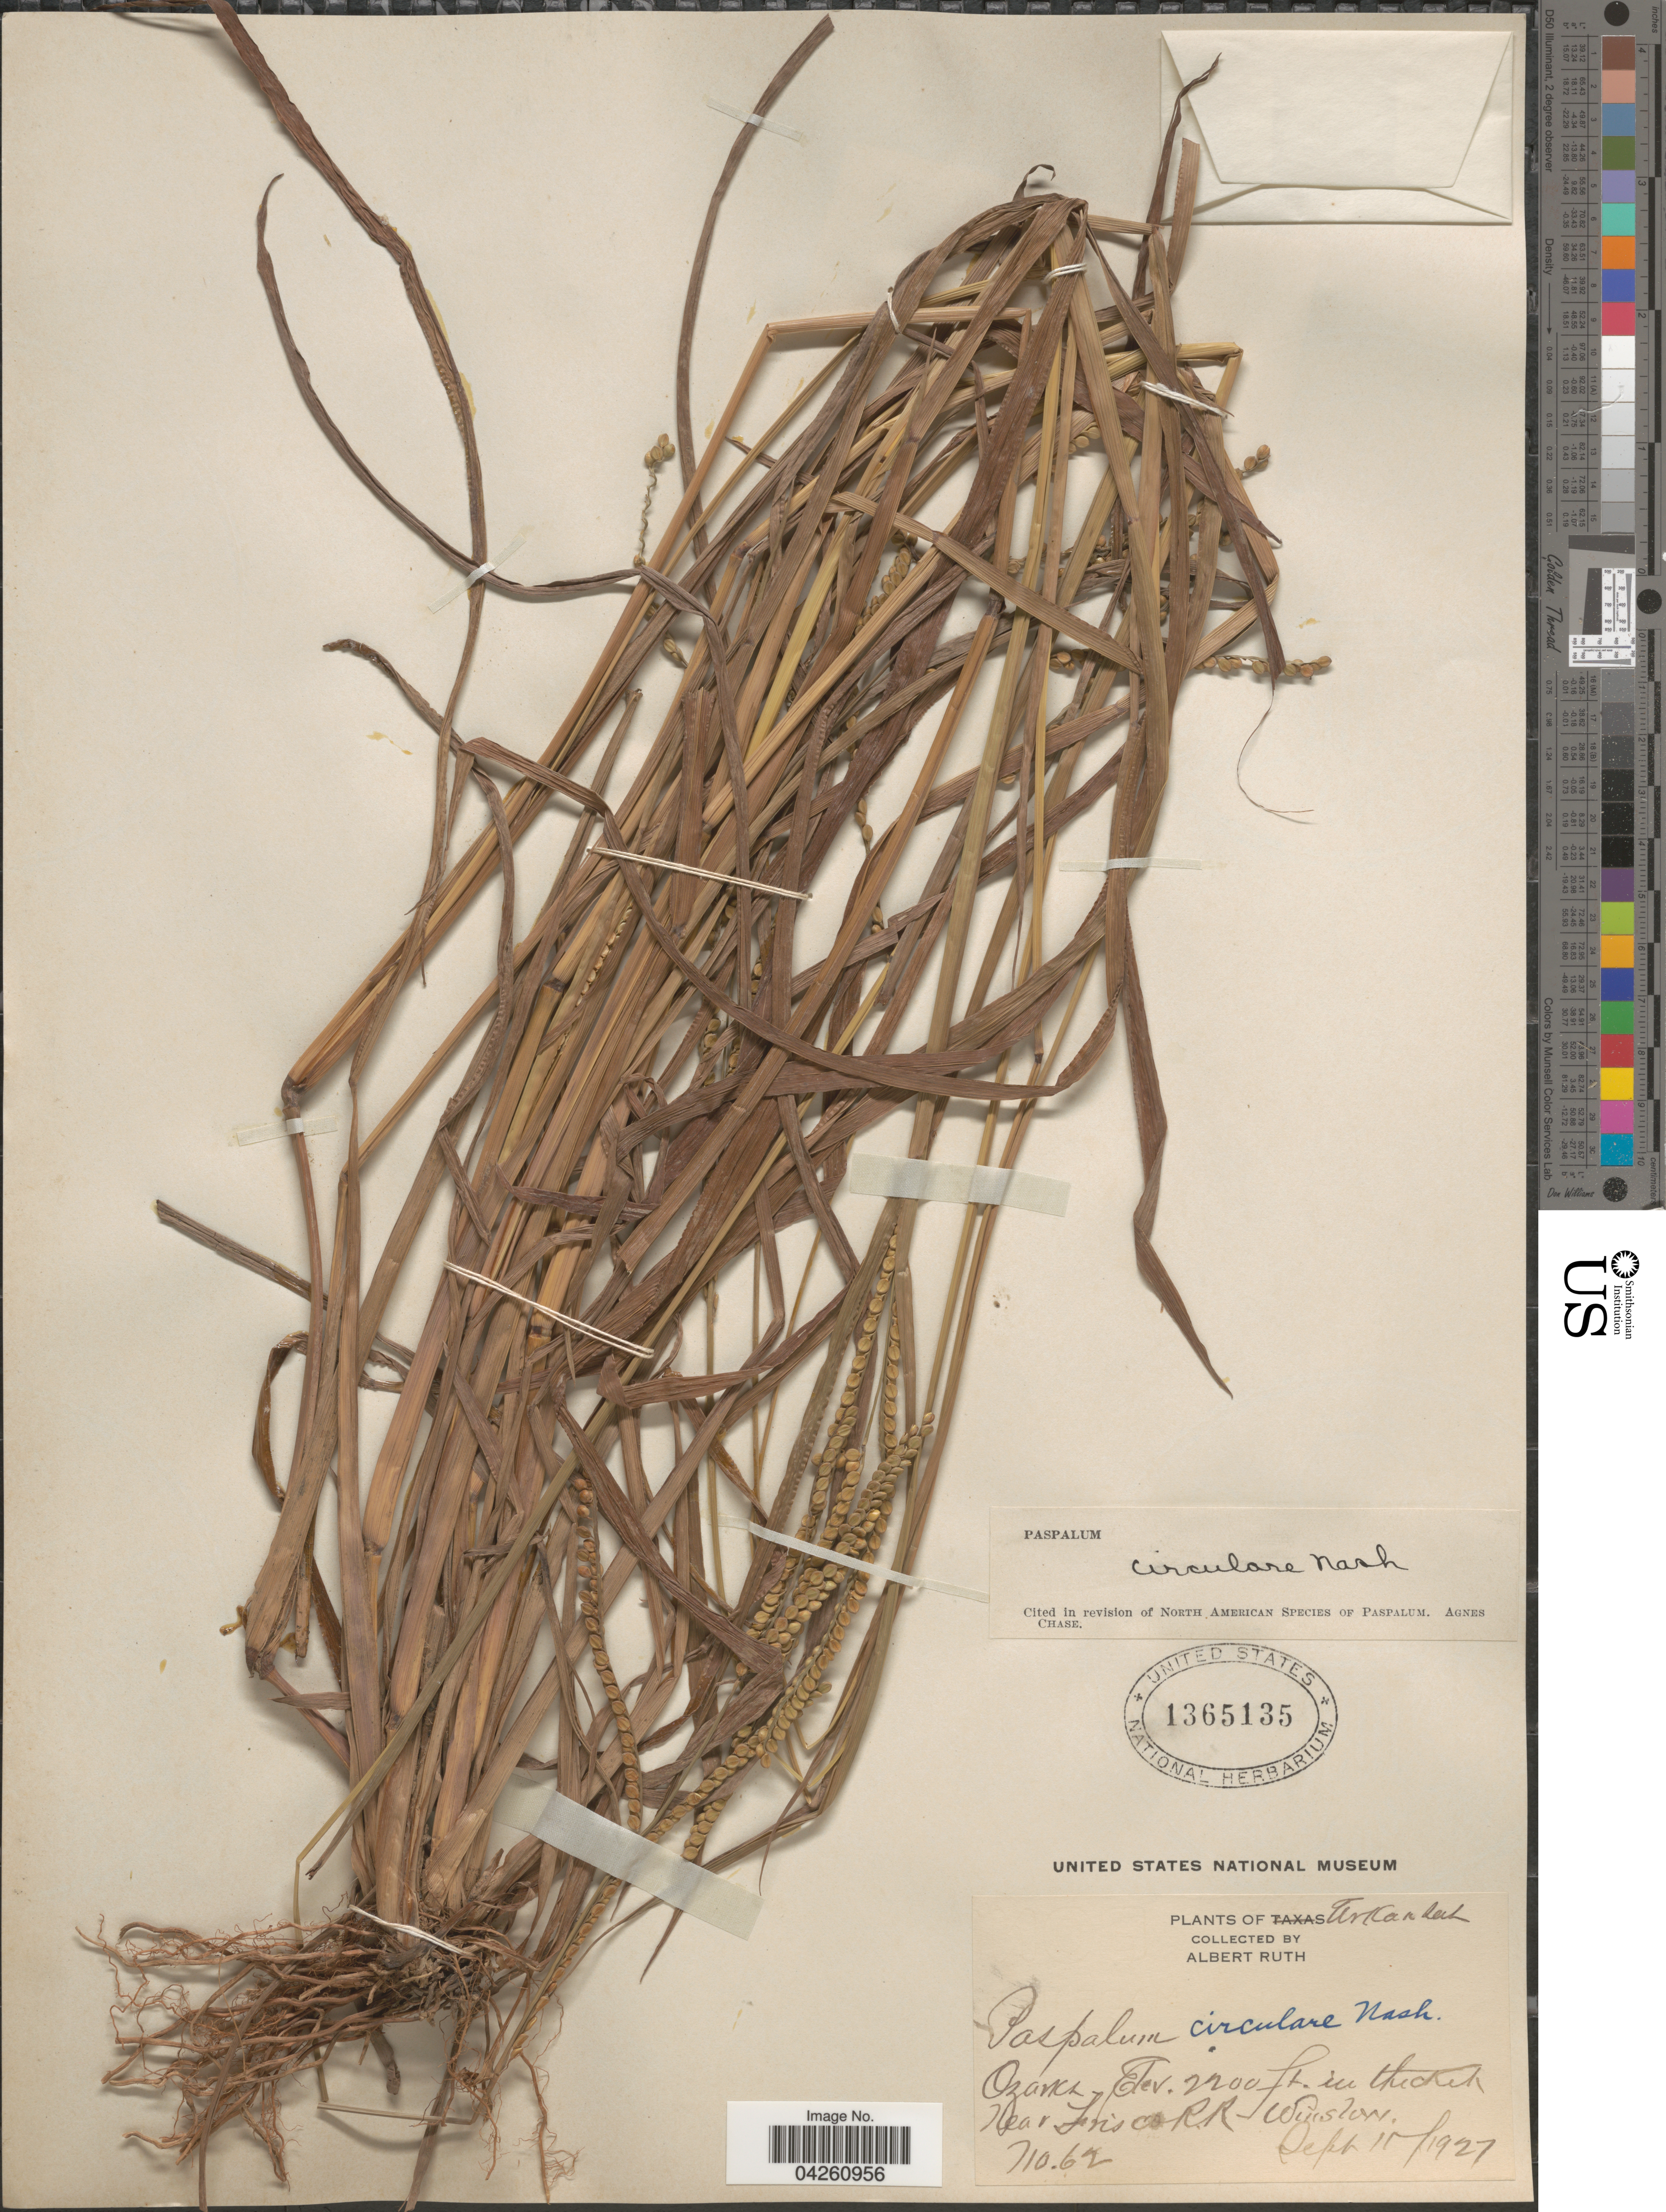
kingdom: Plantae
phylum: Tracheophyta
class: Liliopsida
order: Poales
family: Poaceae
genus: Paspalum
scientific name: Paspalum circulare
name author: Nash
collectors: A. Ruth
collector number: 62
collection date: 1927-09-11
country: United States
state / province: Arkansas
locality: Ozarks in thicket. Near Frisco R.R. Winslow.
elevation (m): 671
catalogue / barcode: US 1365135